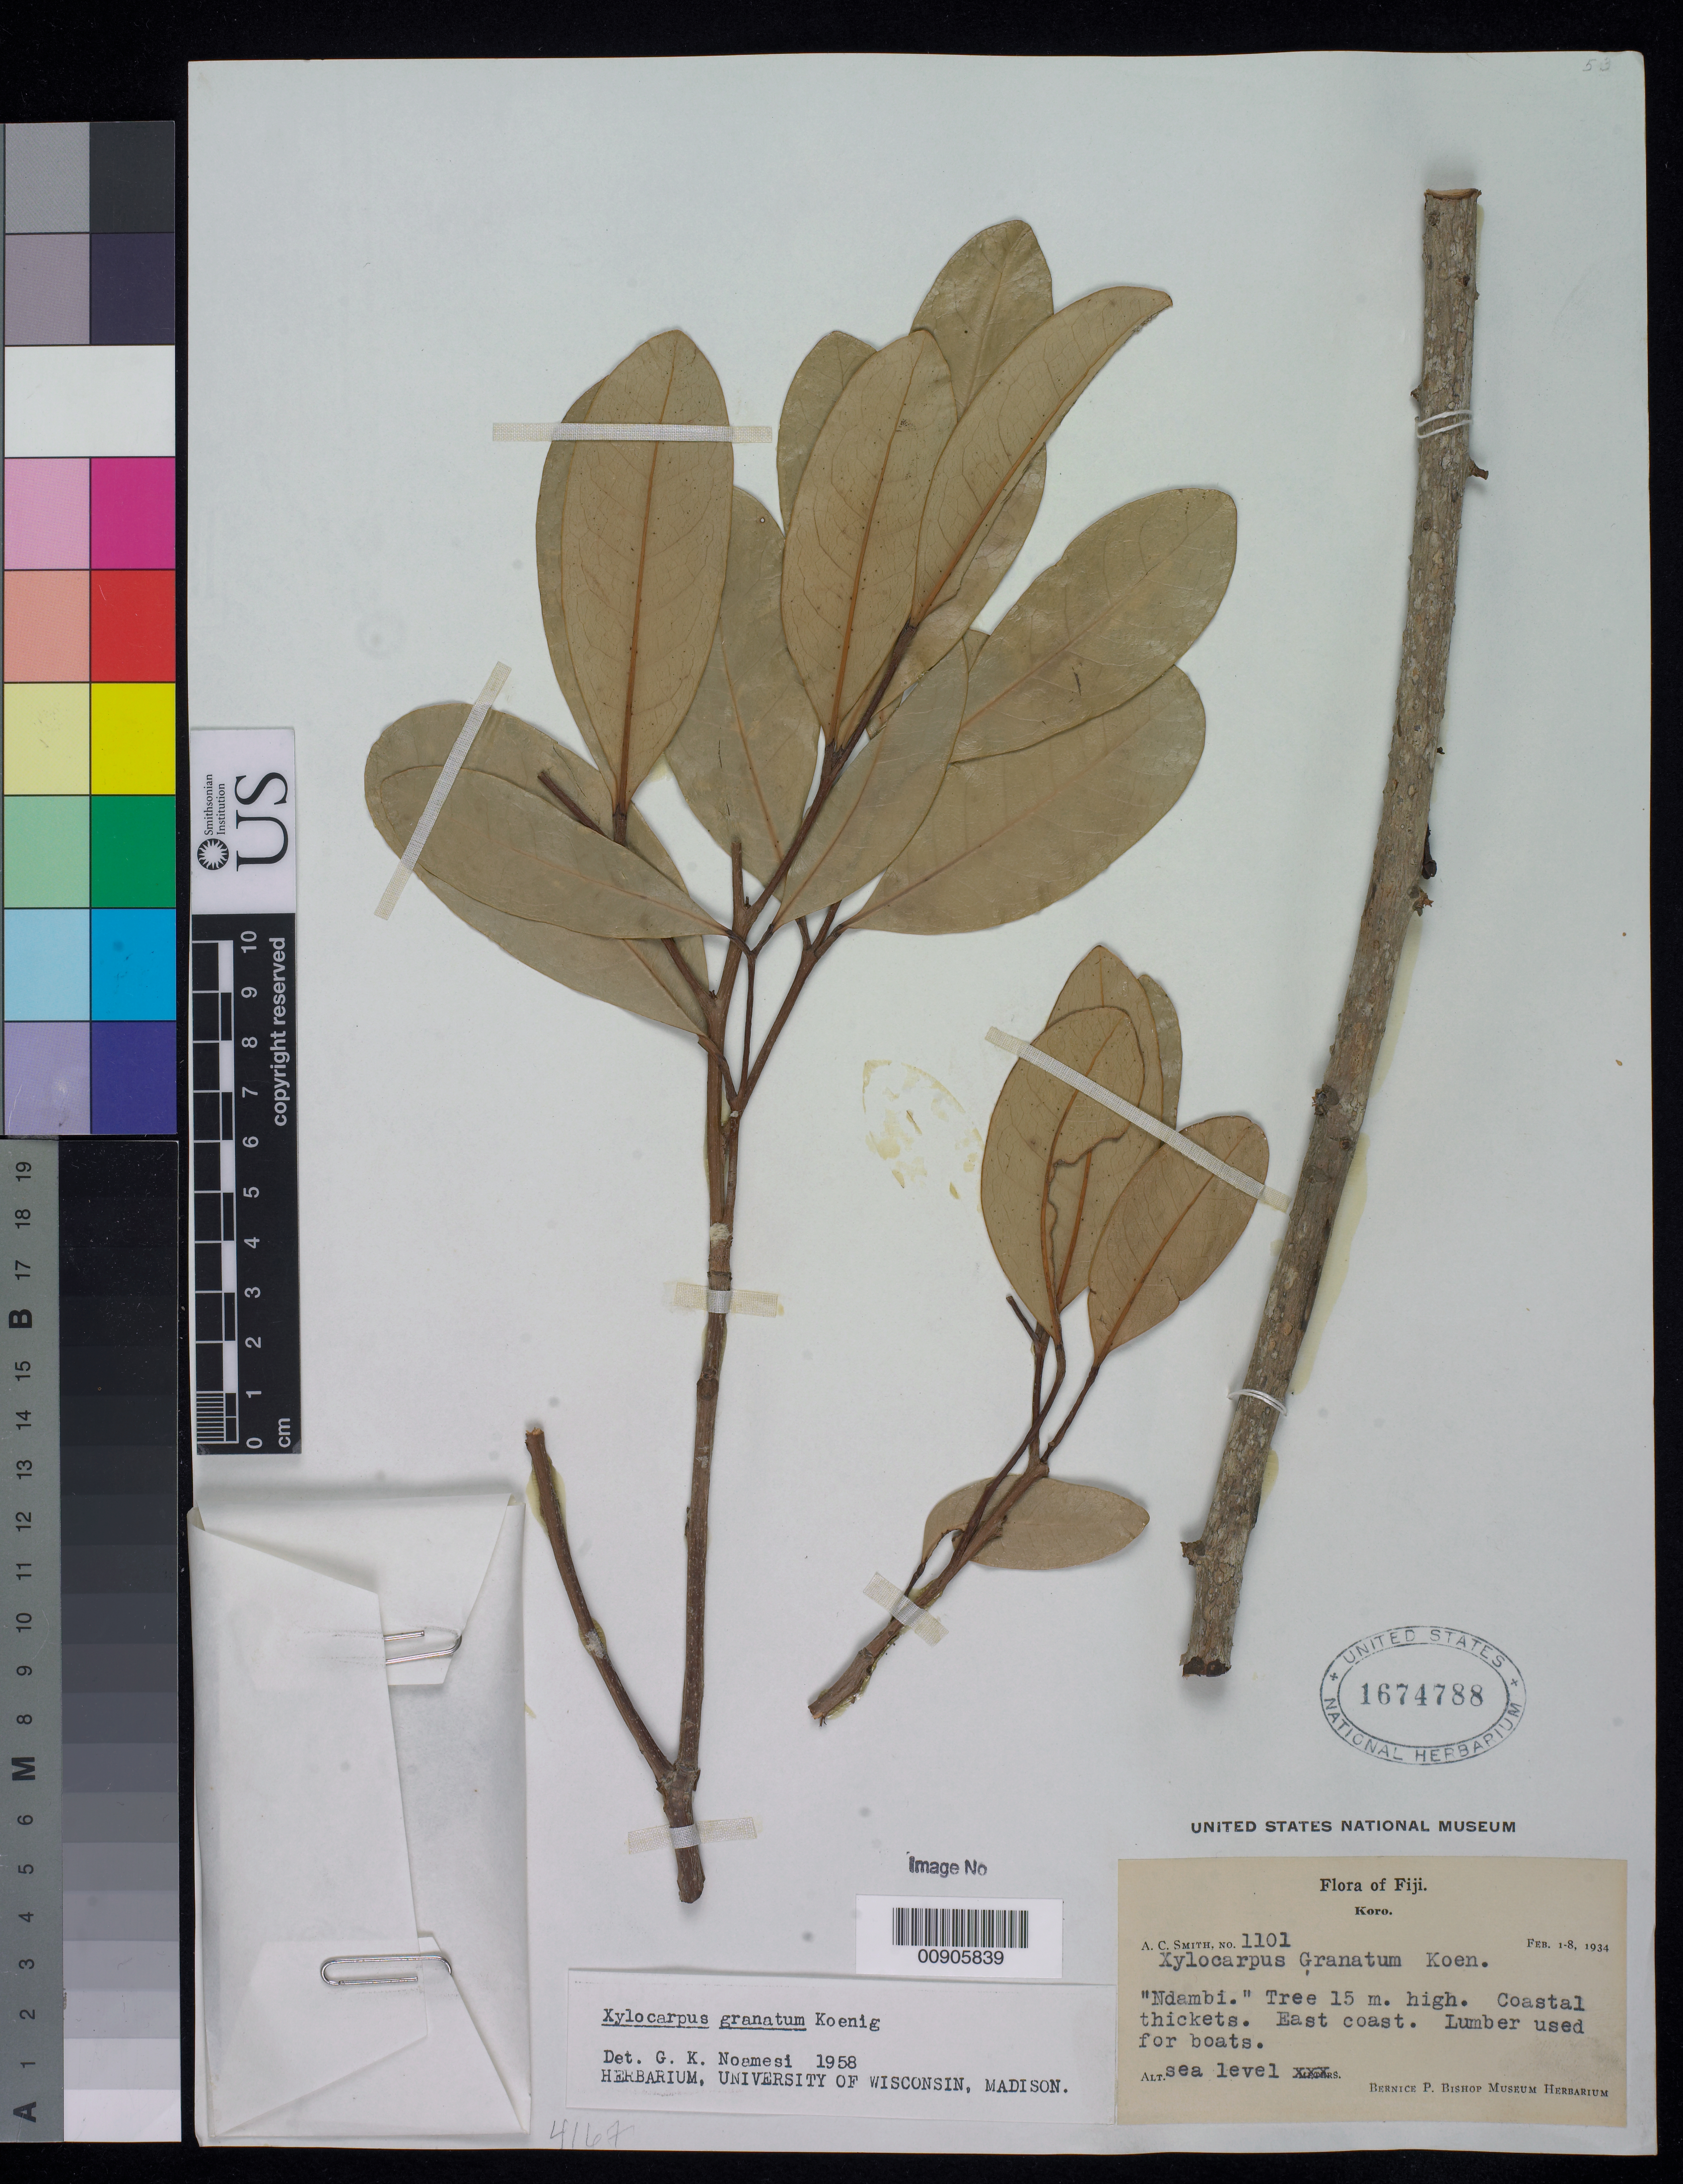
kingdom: Plantae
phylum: Tracheophyta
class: Magnoliopsida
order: Sapindales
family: Meliaceae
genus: Xylocarpus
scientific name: Xylocarpus granatum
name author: J. Koenig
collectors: C. A. Smith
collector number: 1101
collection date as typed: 01 Feb 1934 to 08 Feb 1934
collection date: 1934-02-01/1934-02-08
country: Fiji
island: Koro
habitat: coastal thickets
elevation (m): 0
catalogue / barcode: US 1674788